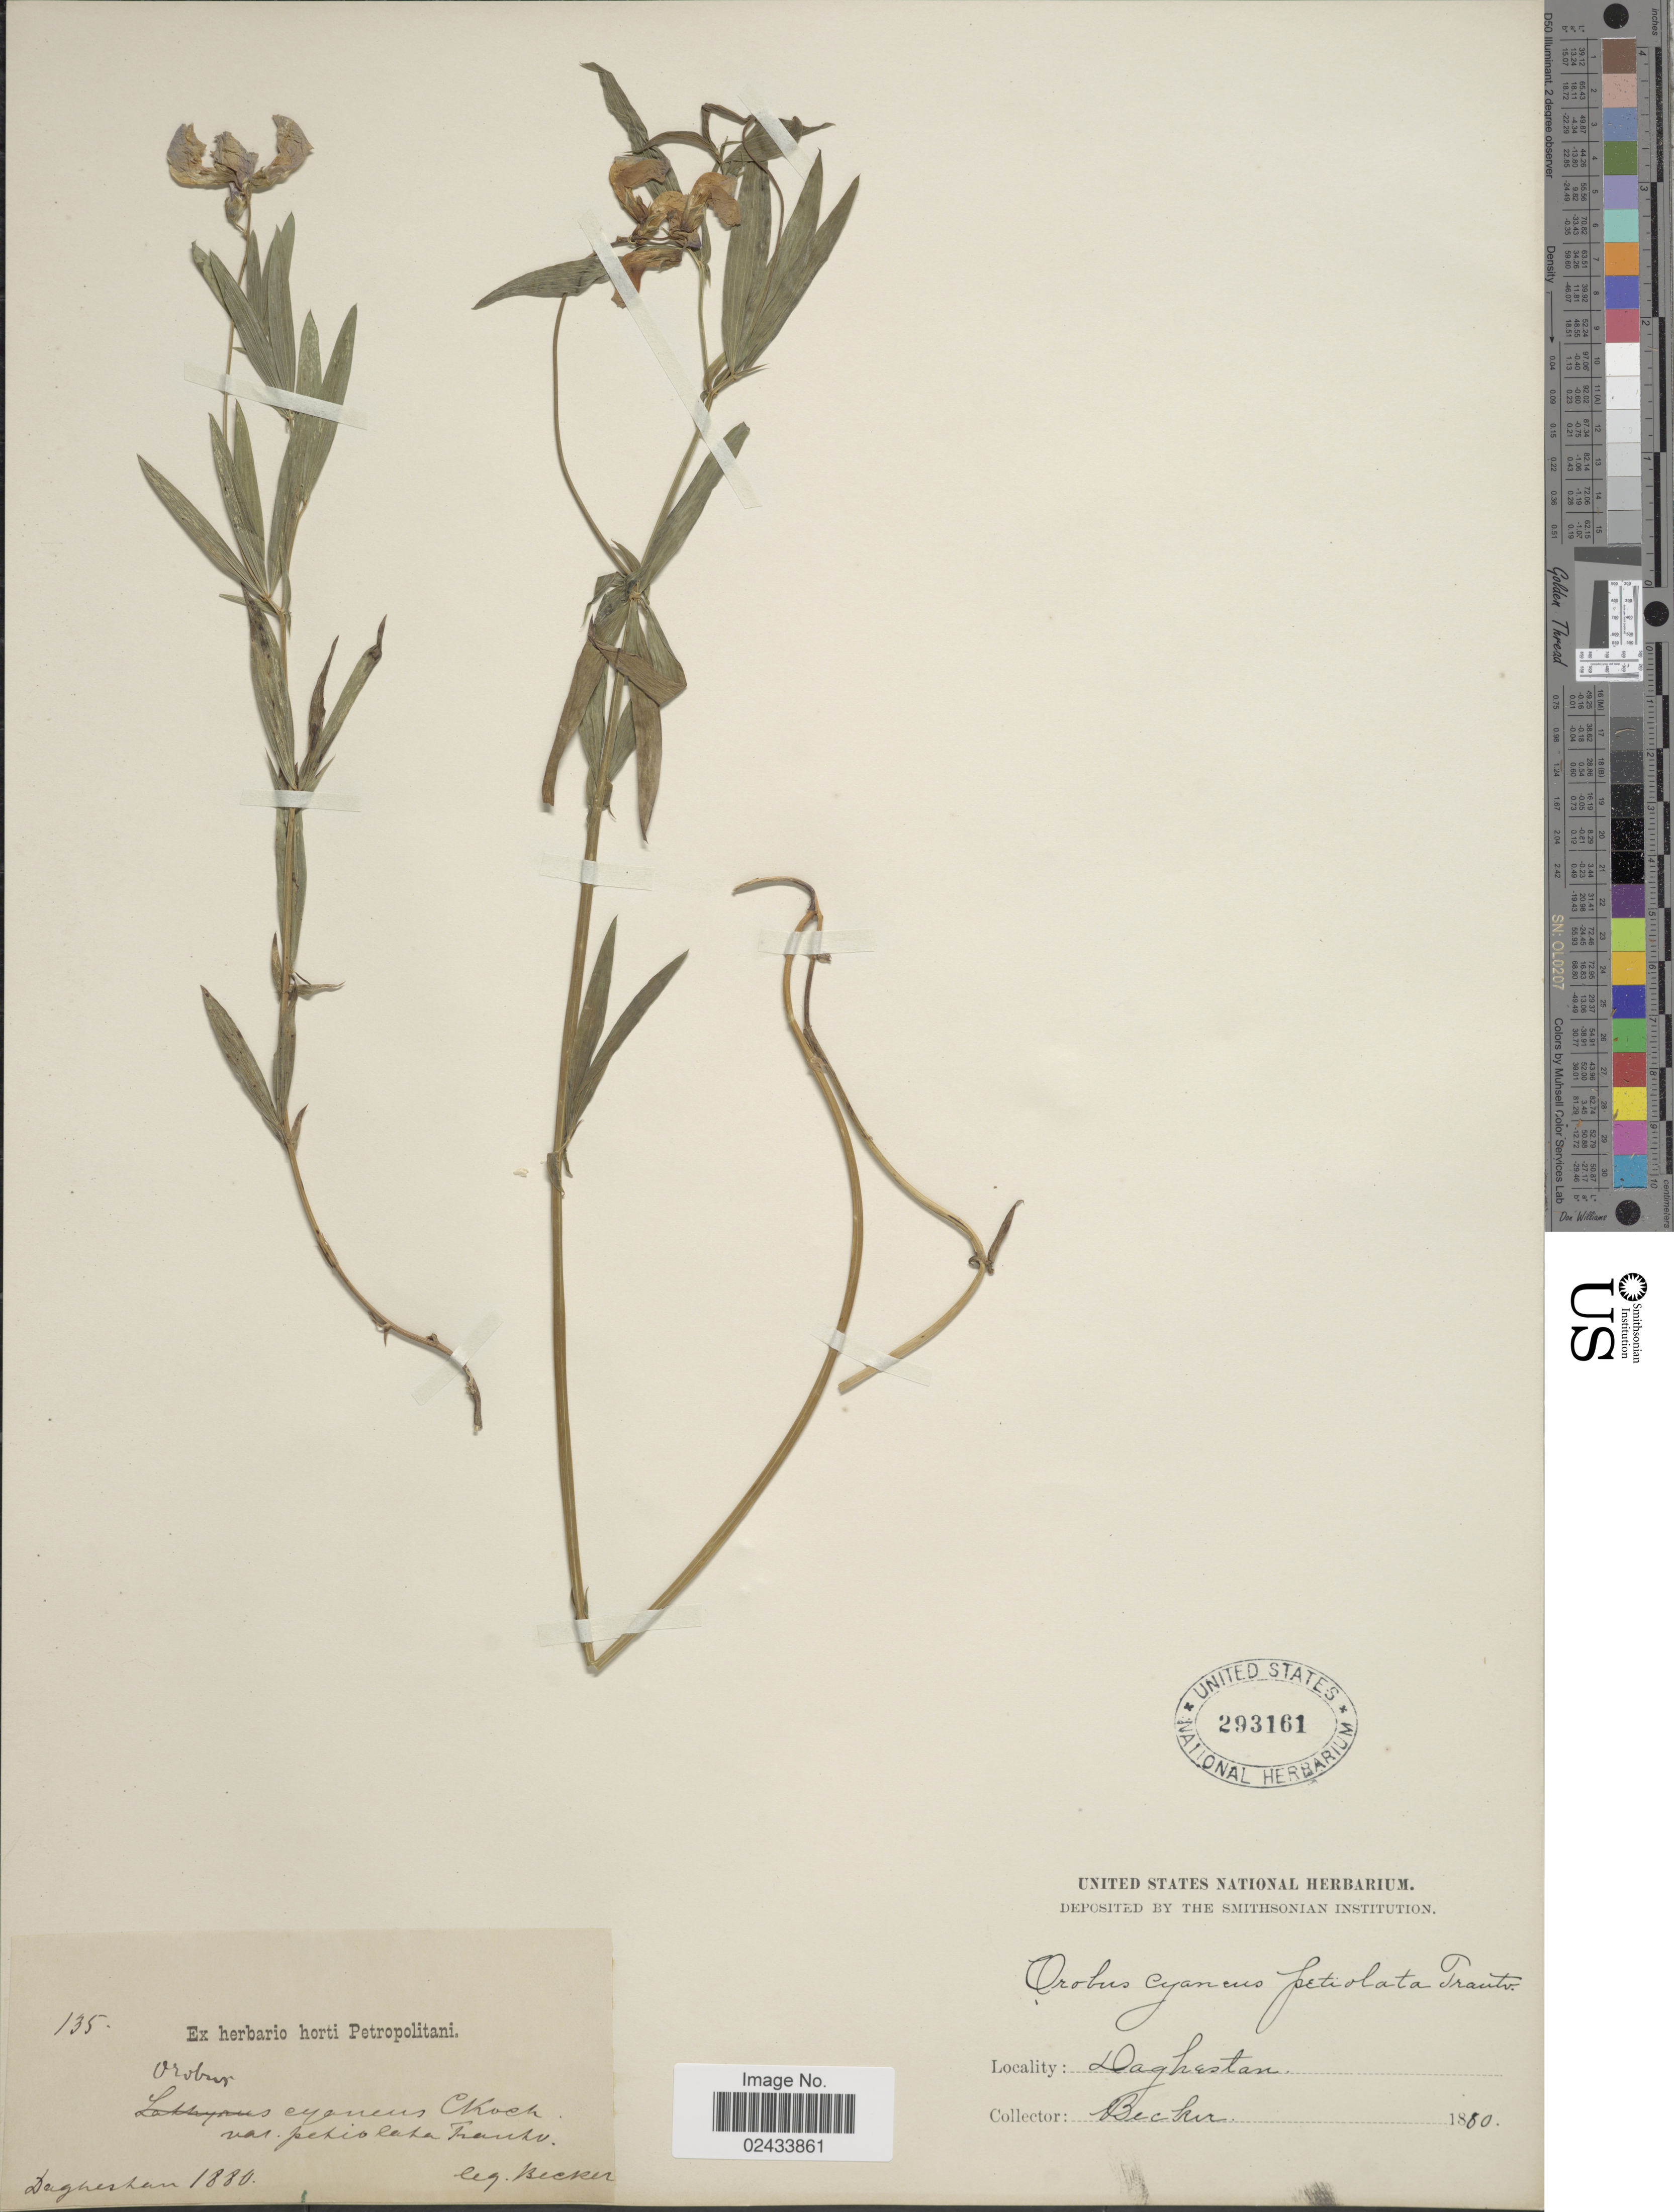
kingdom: Plantae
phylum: Tracheophyta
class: Magnoliopsida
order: Fabales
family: Fabaceae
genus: Lathyrus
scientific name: Lathyrus cyaneus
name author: (Steven) K. Koch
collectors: -. Becker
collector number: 135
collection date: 1880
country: Russian Federation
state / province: Dagestan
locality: Daghestan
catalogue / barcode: US 293161